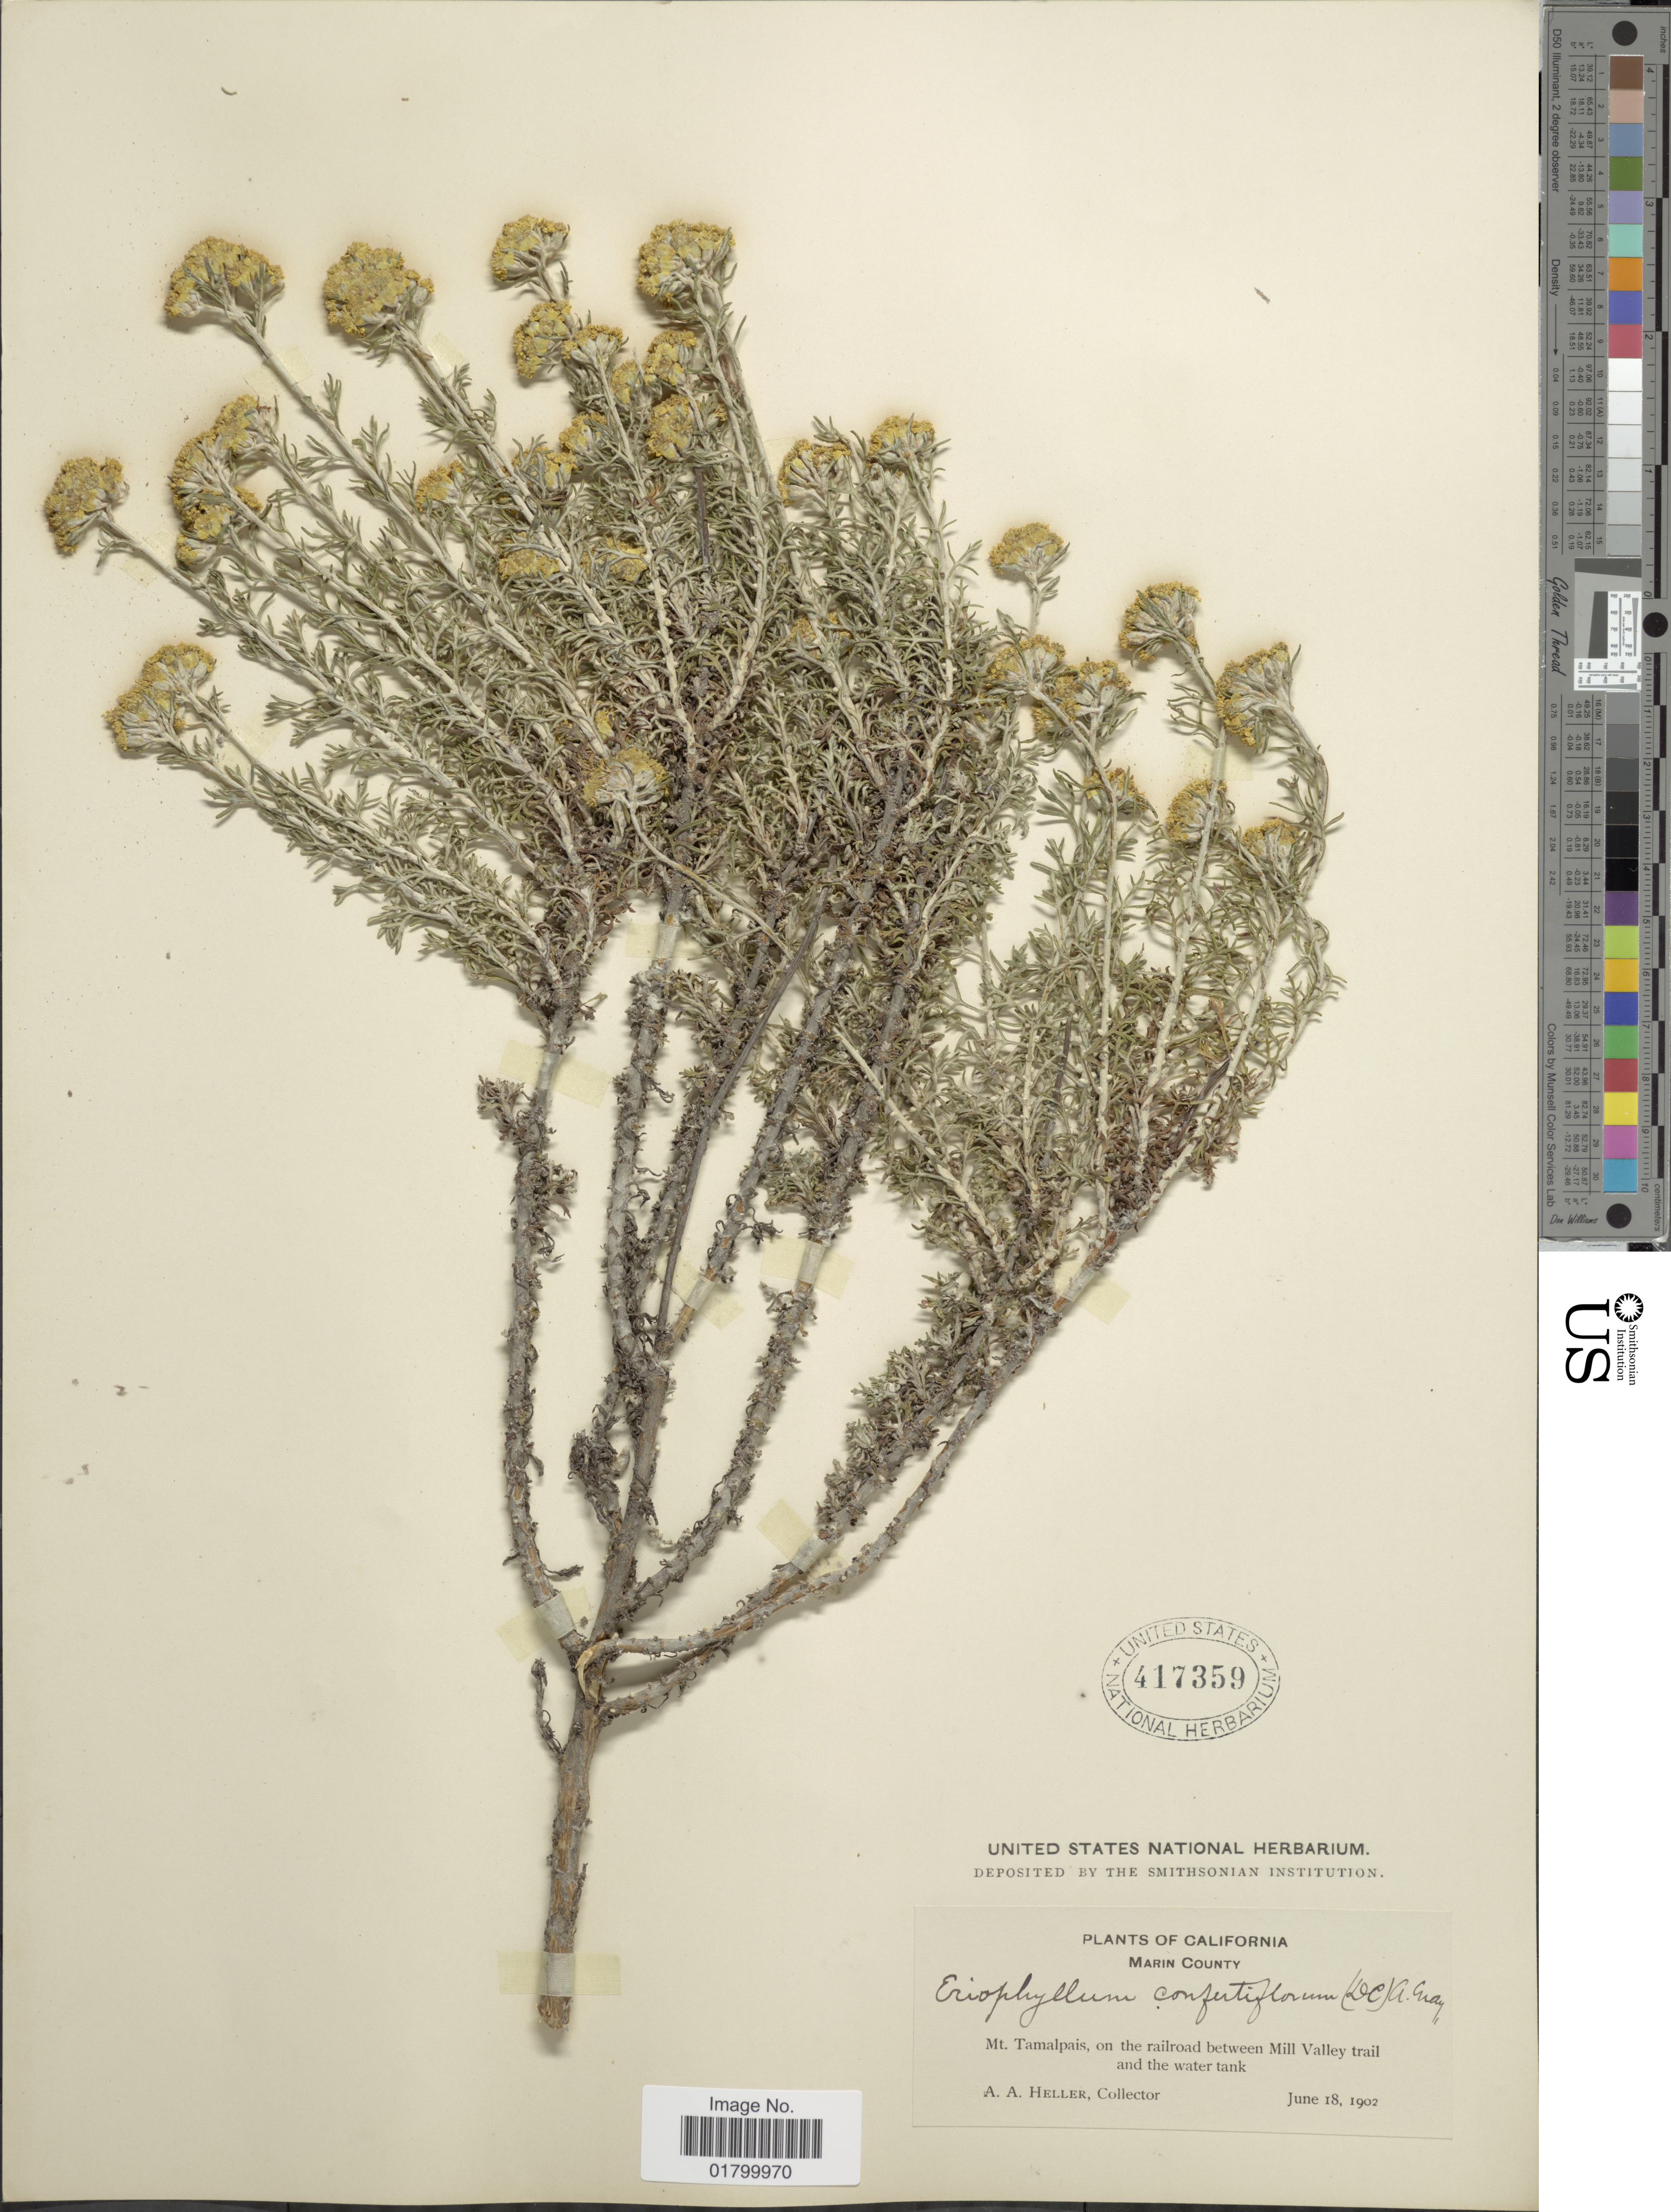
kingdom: Plantae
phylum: Tracheophyta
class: Magnoliopsida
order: Asterales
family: Asteraceae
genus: Eriophyllum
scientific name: Eriophyllum confertiflorum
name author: (DC.) A. Gray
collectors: A. A. Heller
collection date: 1902-06-18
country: United States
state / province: California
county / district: Marin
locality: Marin County, Mt, Tamalpais, on the railroad between Mill Valley trail and the water tank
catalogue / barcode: US 417359